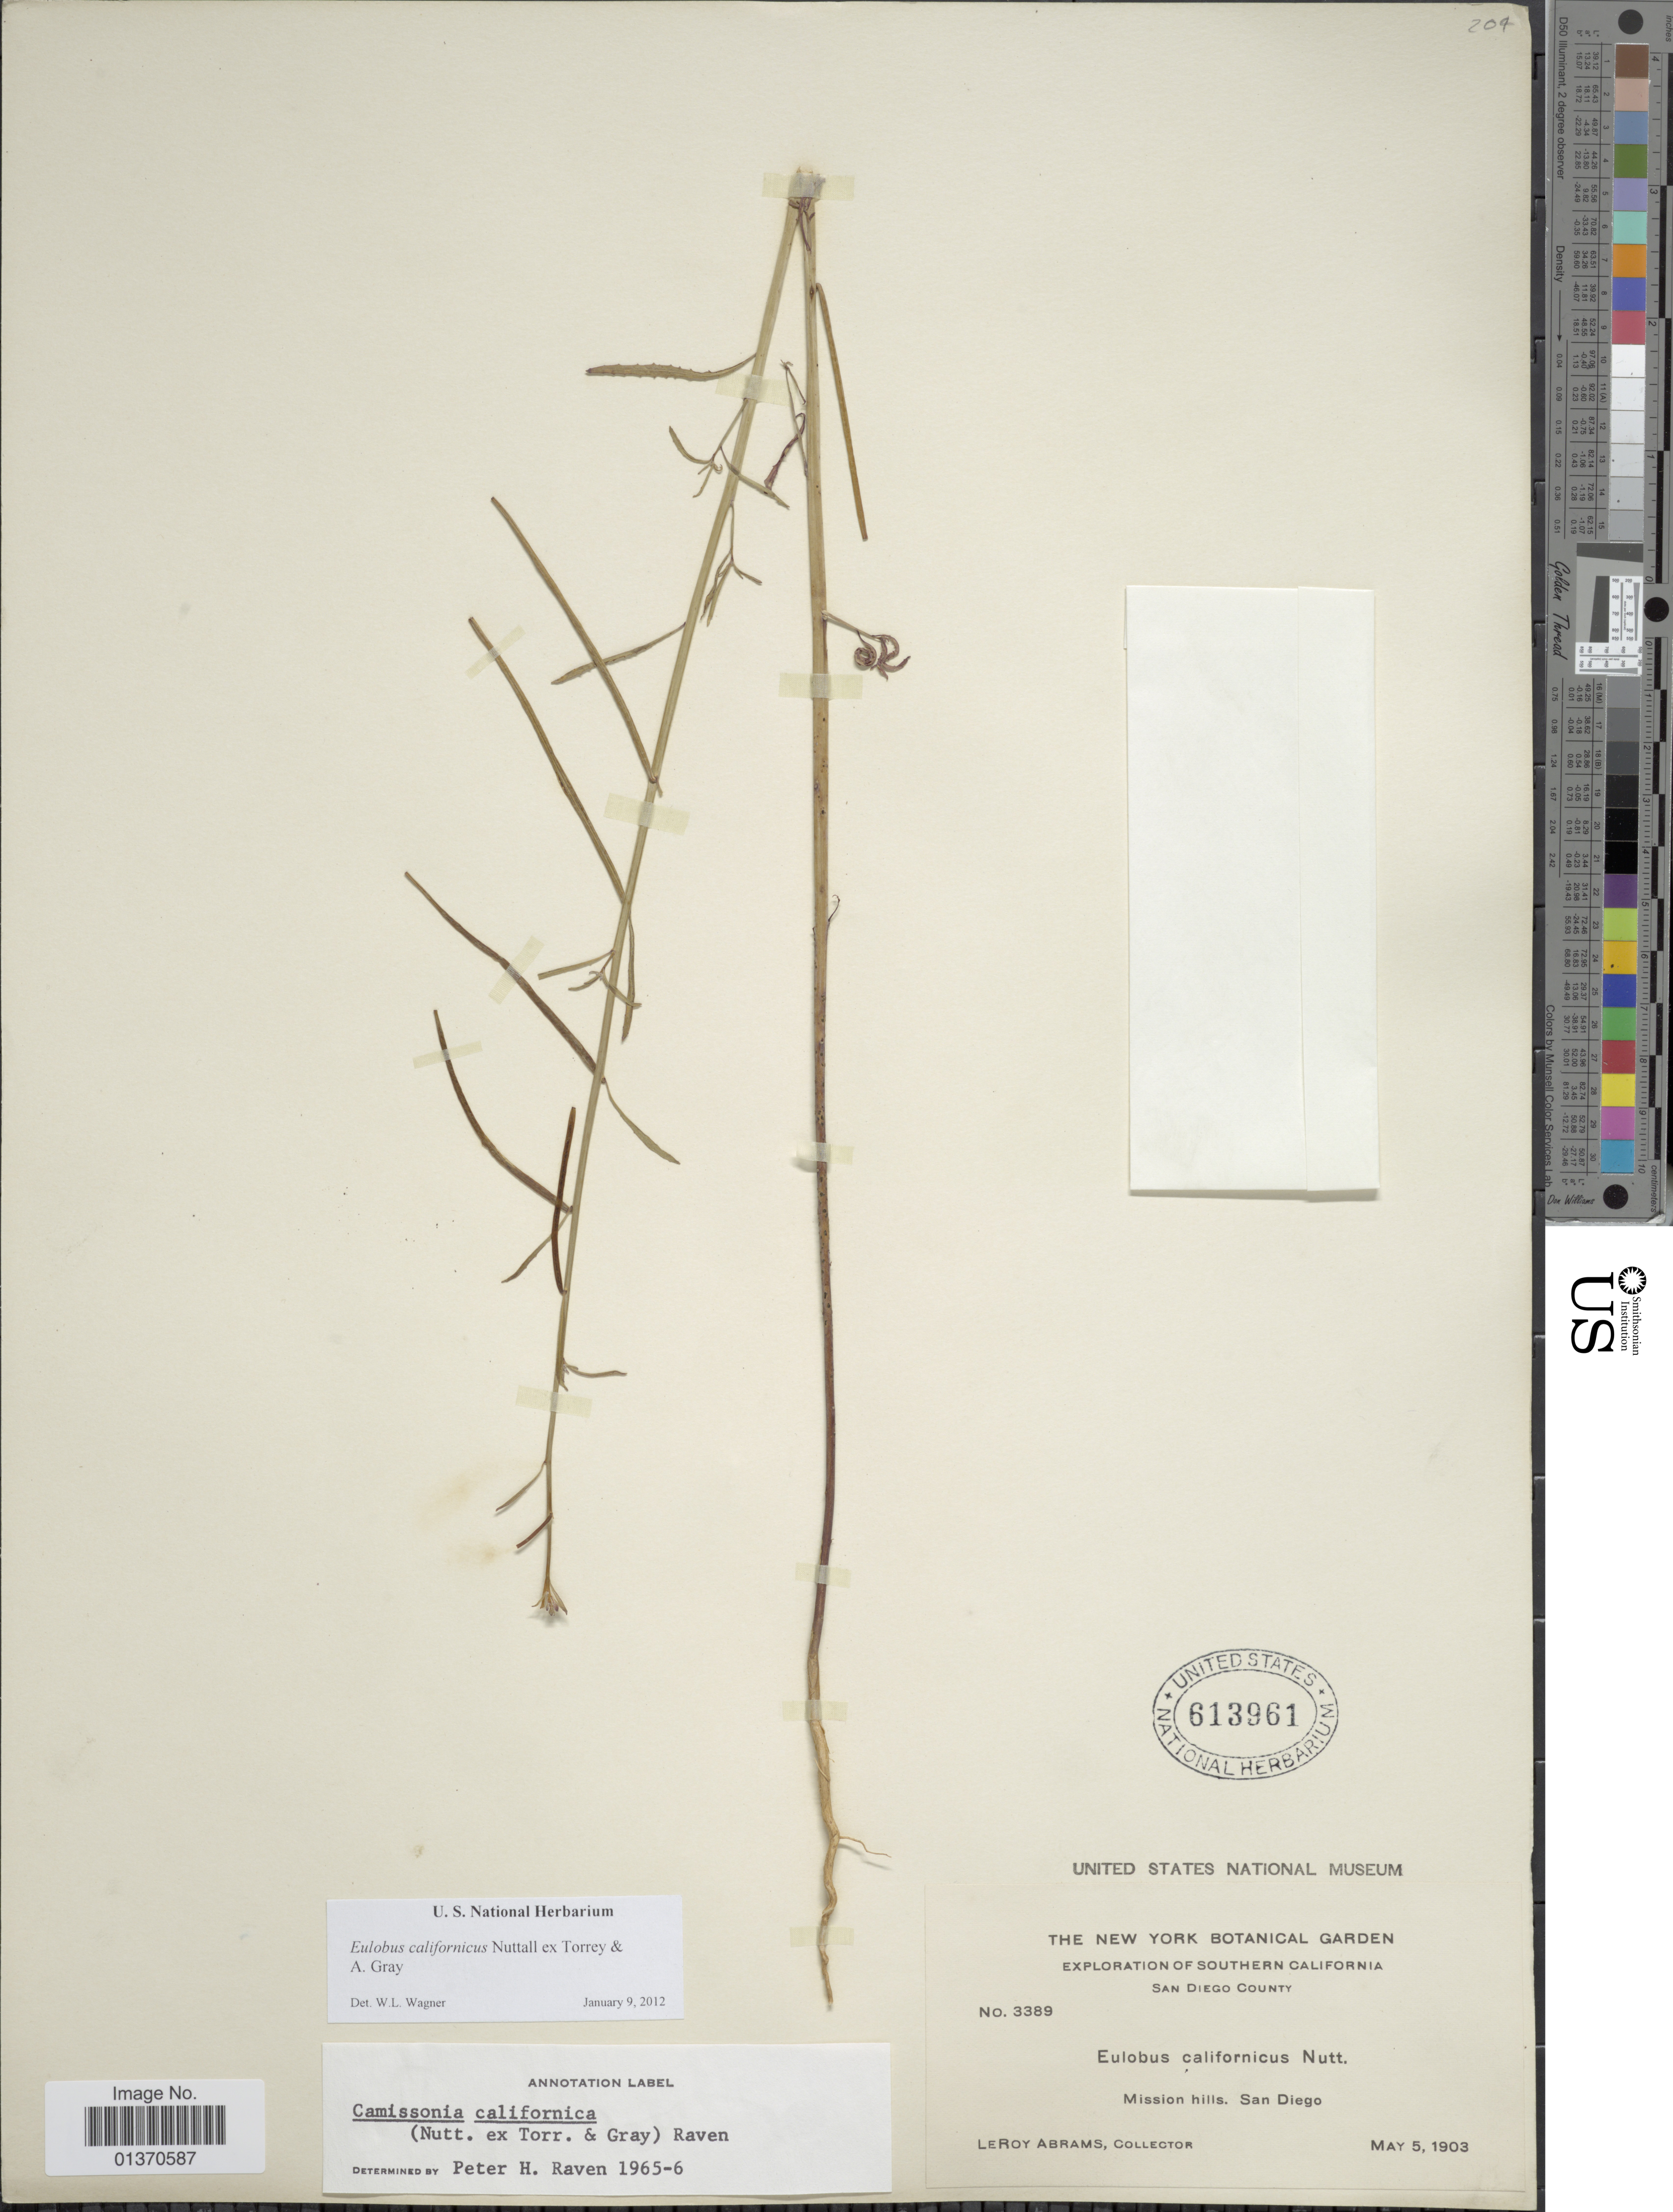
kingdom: Plantae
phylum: Tracheophyta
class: Magnoliopsida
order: Myrtales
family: Onagraceae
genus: Eulobus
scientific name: Eulobus californicus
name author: Nutt. ex Torr. & A. Gray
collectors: L. Abrams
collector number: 3389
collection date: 1903-05-05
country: United States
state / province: California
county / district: San Diego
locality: Southern California, San Diego County, Mission hills. San Diego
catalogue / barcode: US 613961